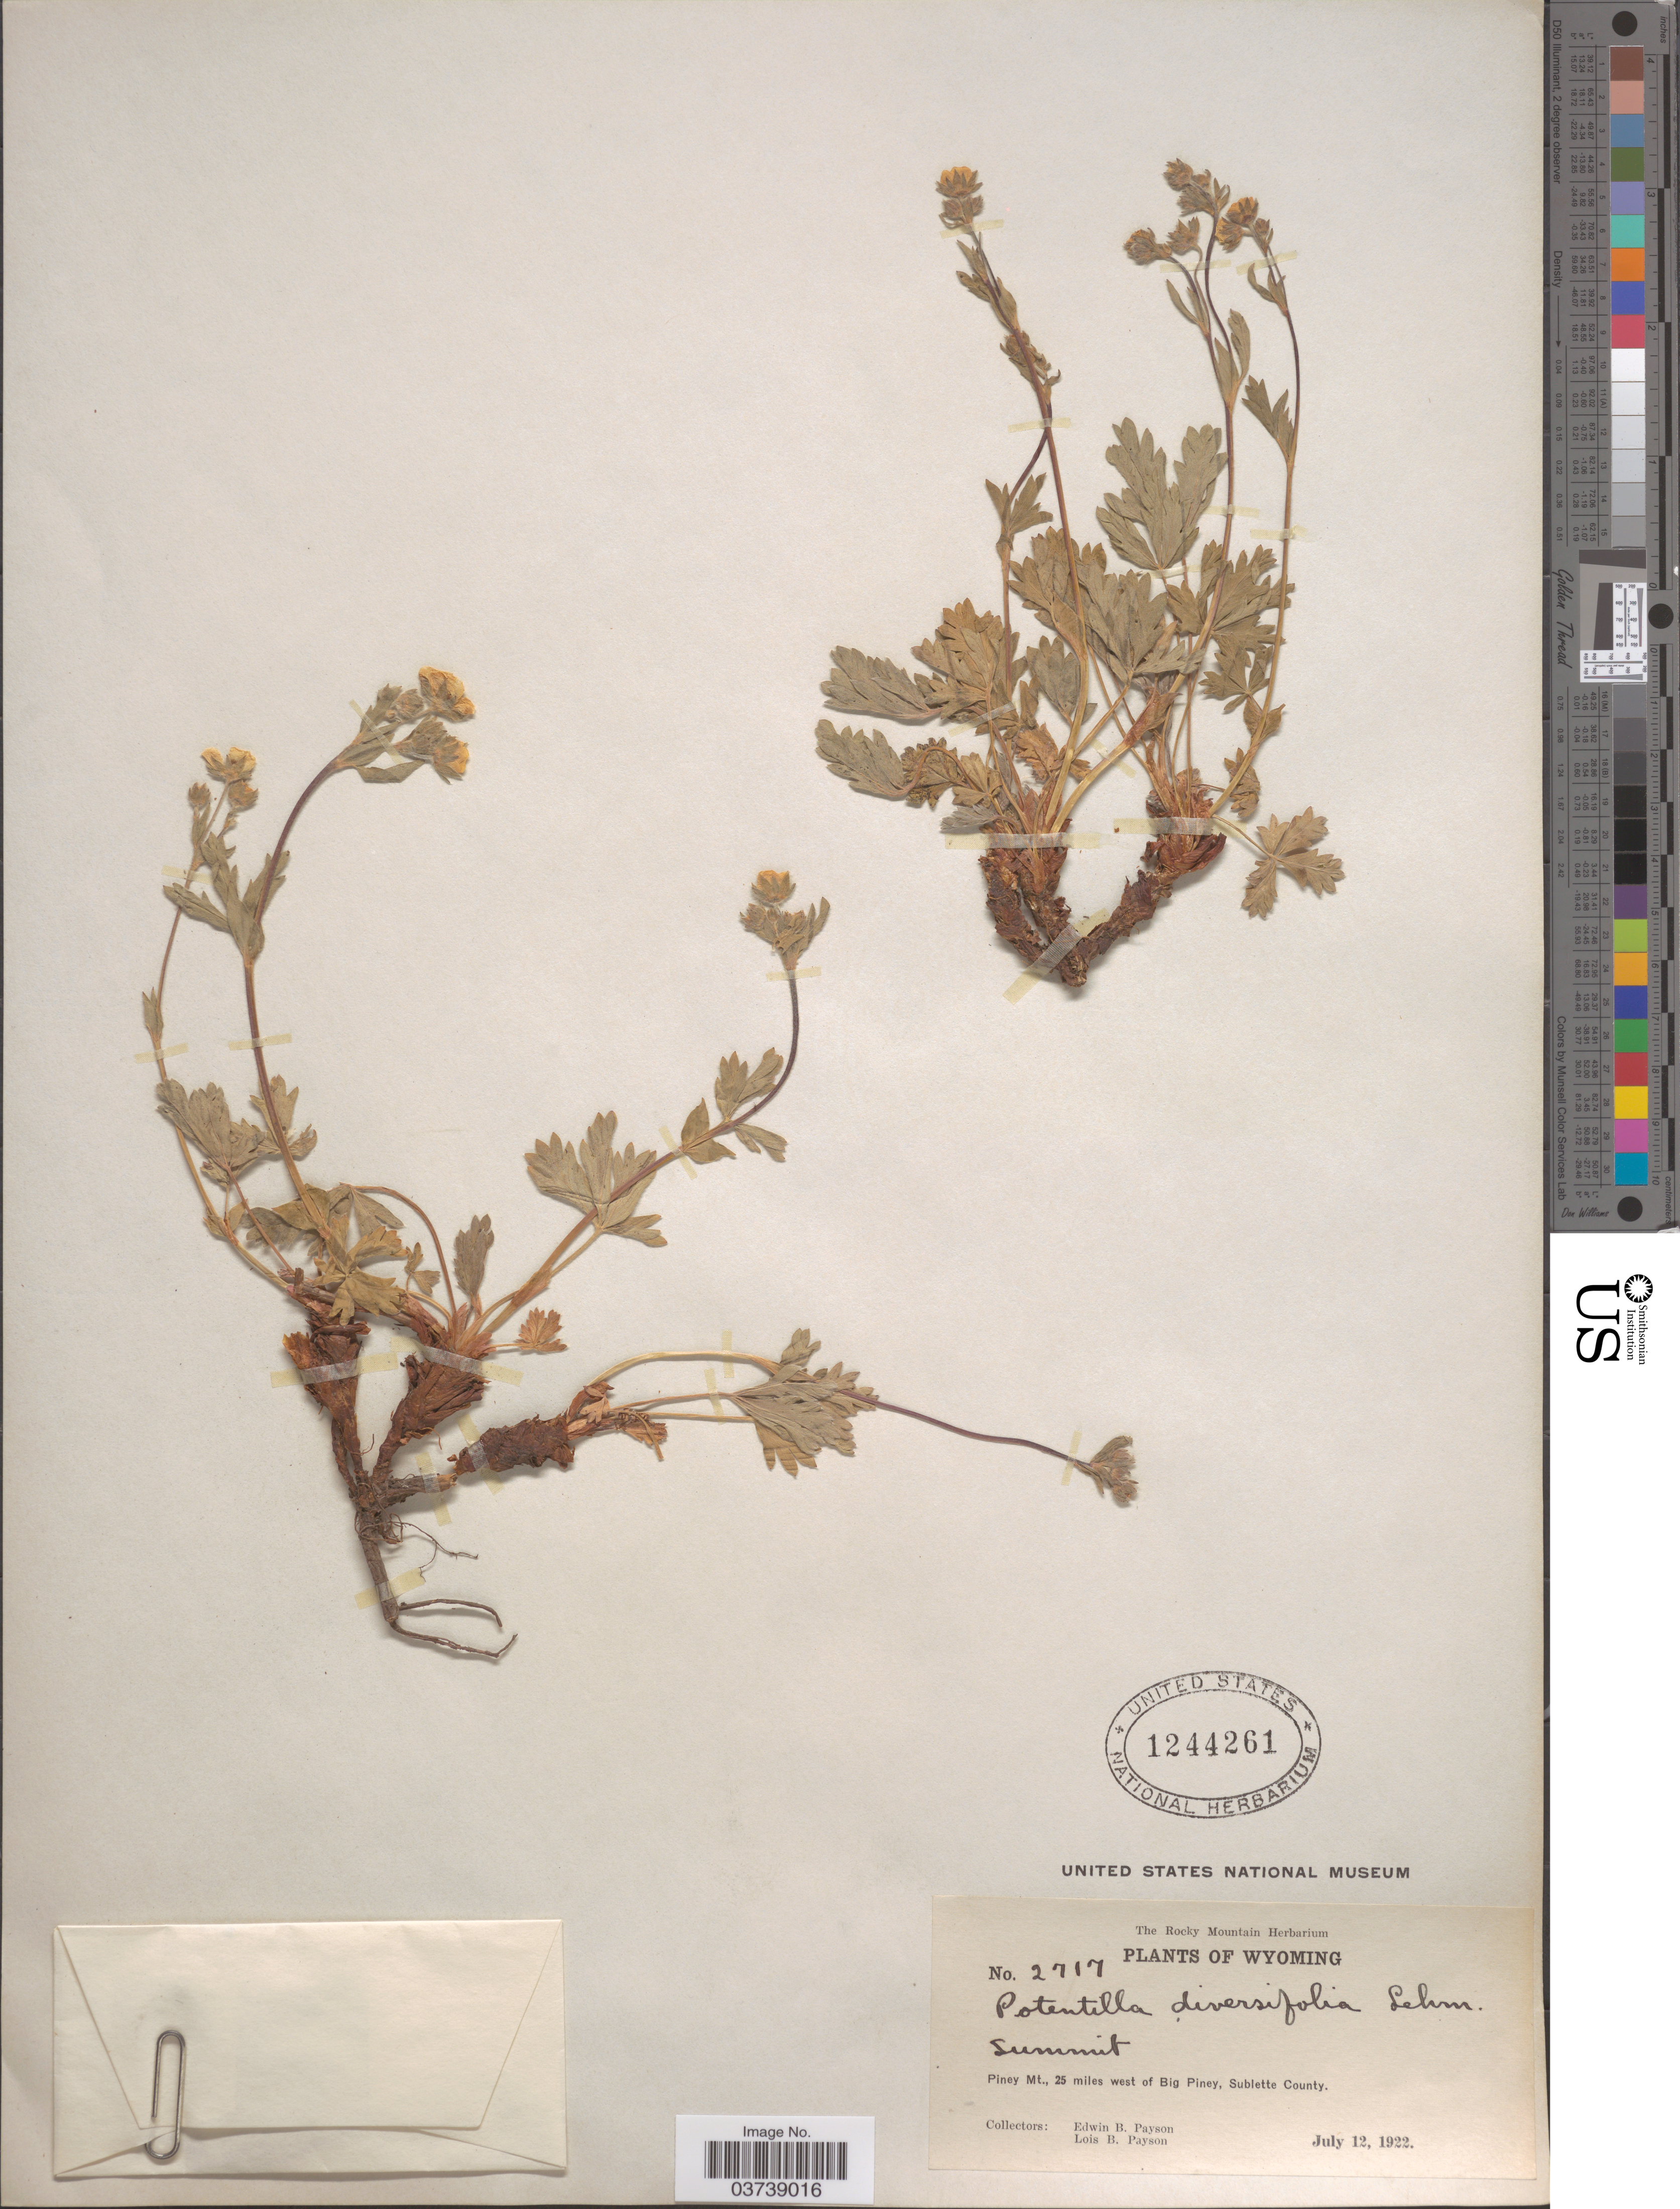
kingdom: Plantae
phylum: Tracheophyta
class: Magnoliopsida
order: Rosales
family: Rosaceae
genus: Potentilla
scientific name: Potentilla diversifolia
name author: Lehm.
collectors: E. B. Payson & L. Payson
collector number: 2717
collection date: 1922-07-12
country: United States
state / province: Wyoming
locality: Piney Mt., 25 miles west of Big Piney, Sublette County.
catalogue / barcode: US 1244261